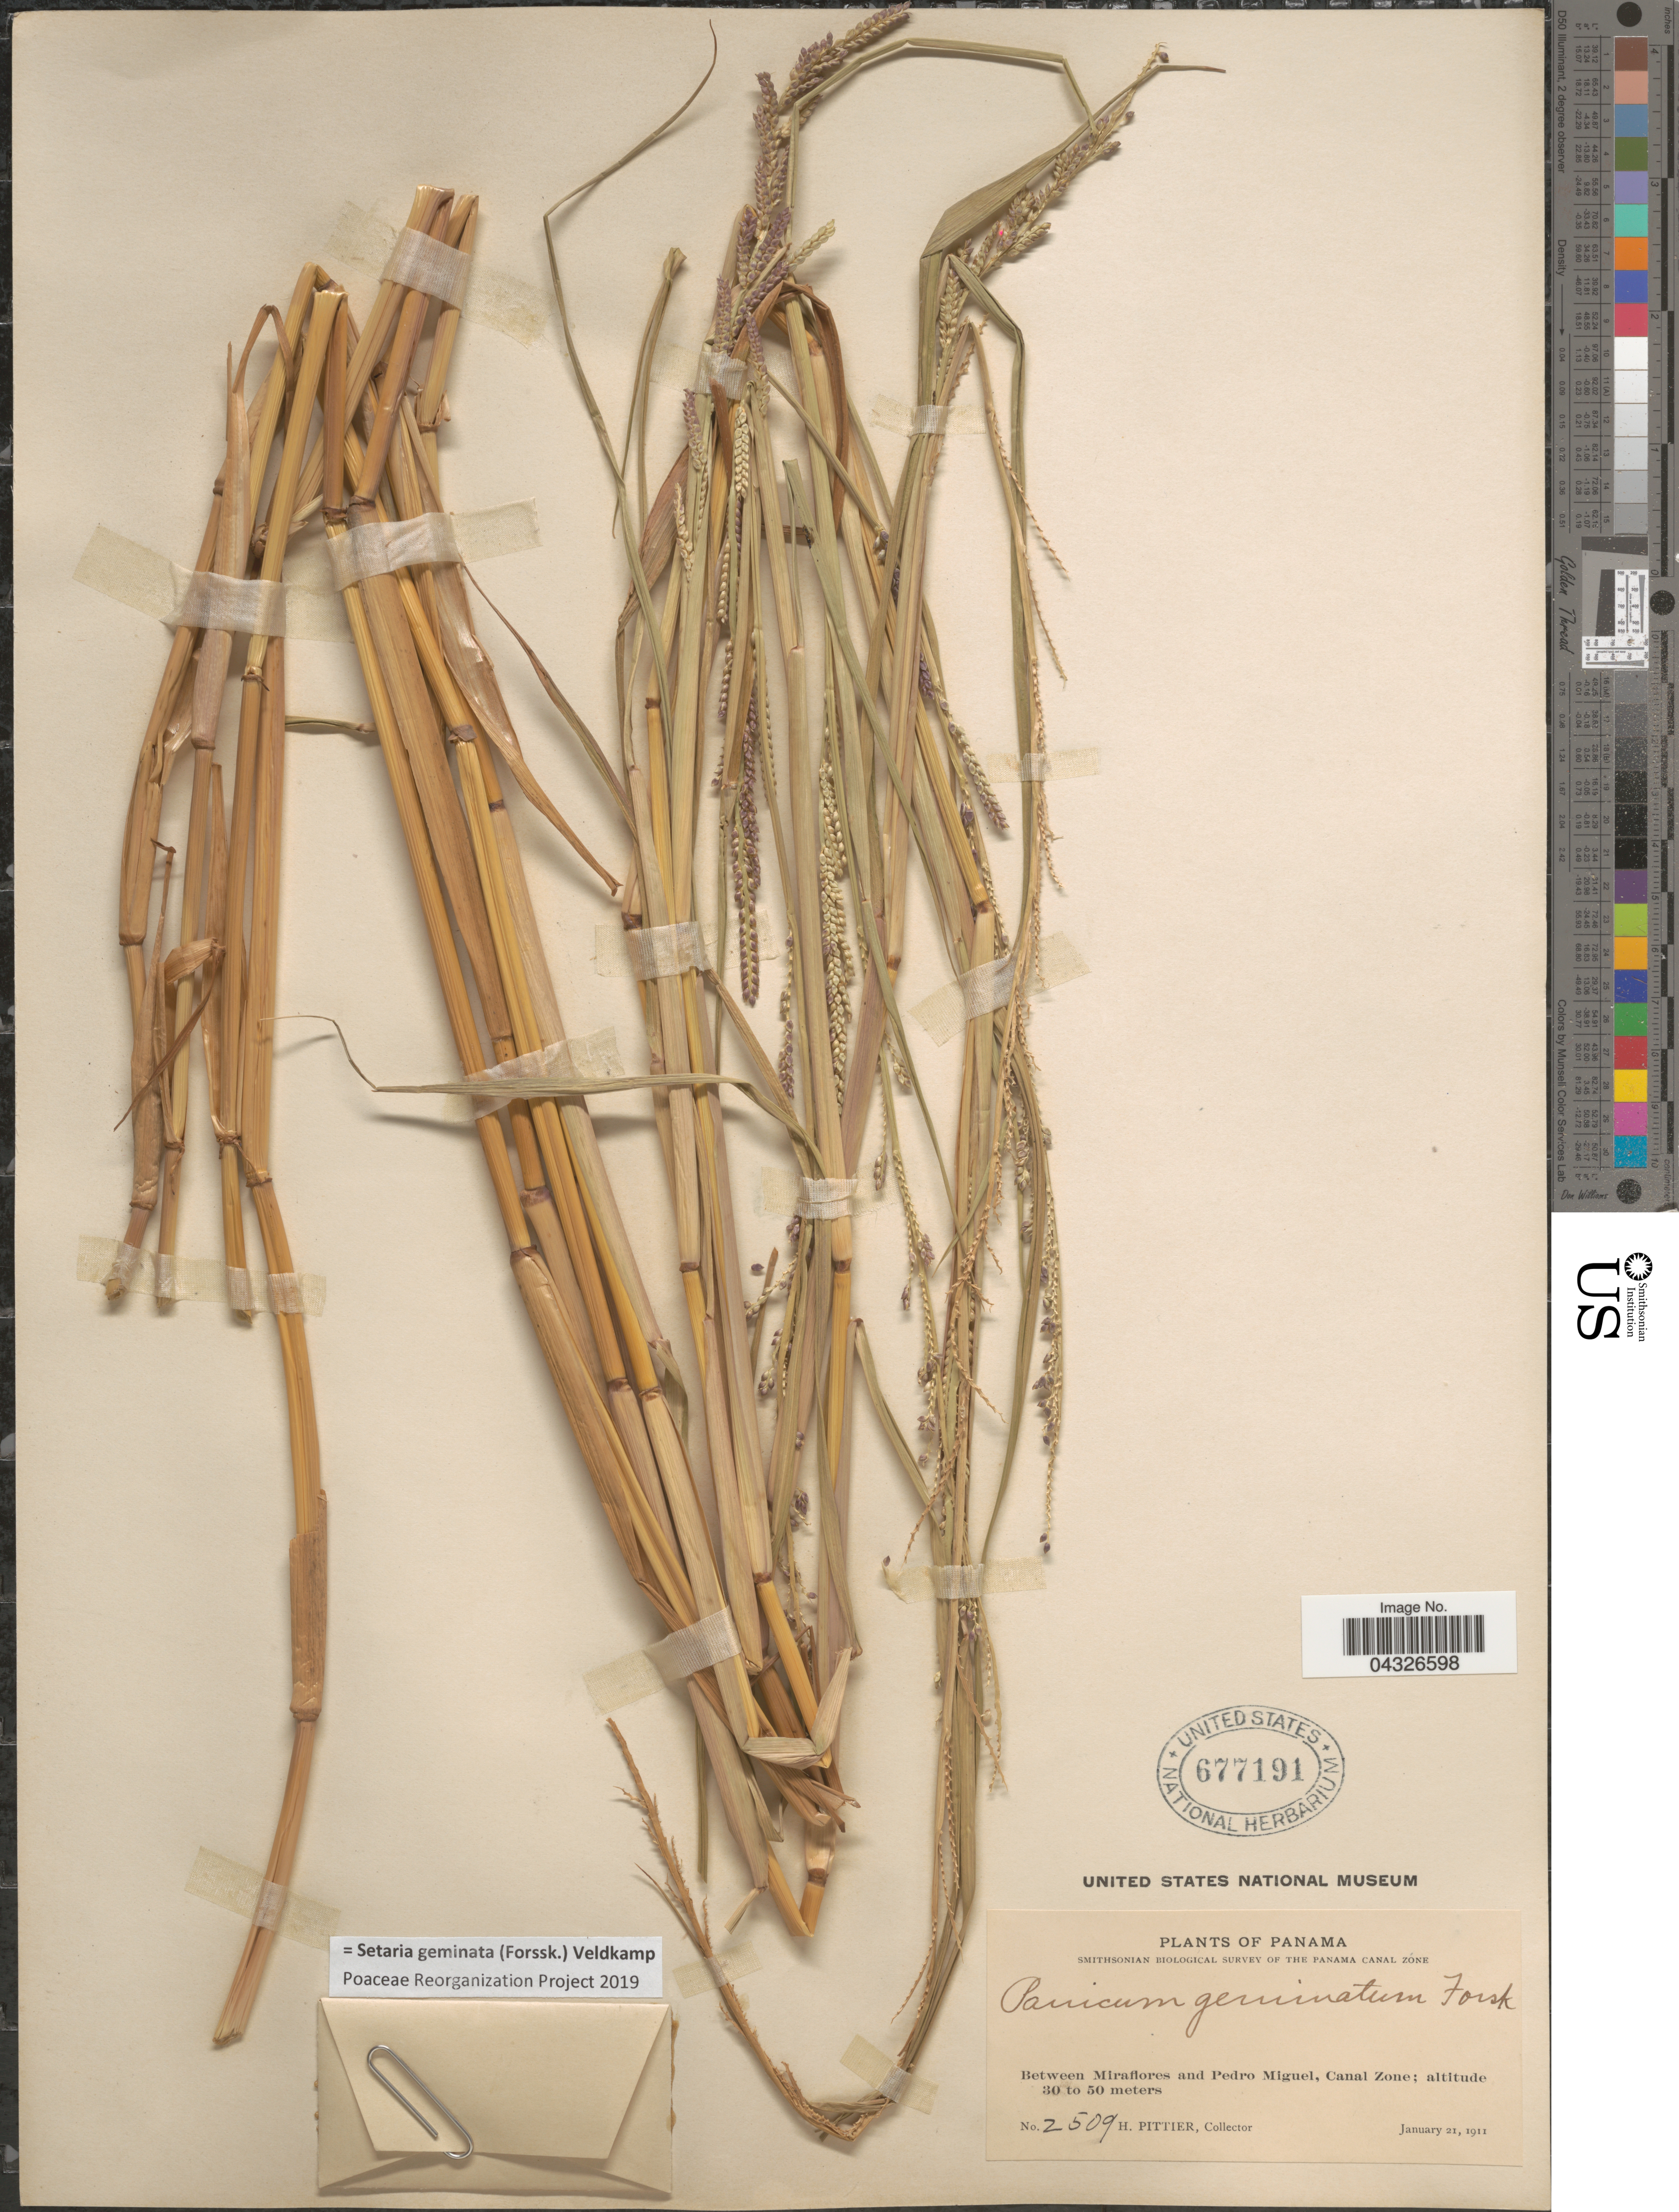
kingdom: Plantae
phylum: Tracheophyta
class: Liliopsida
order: Poales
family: Poaceae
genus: Setaria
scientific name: Setaria geminata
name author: (Forssk.) Veldkamp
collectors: H. F. Pittier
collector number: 2509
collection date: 1911-01-21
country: Panama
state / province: Colón / Panamá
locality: Smithsonian Biological Survey of the Panama Canal Zone. Between Miraflores and Pedro Miguel, Canal Zone.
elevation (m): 30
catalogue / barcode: US 677191